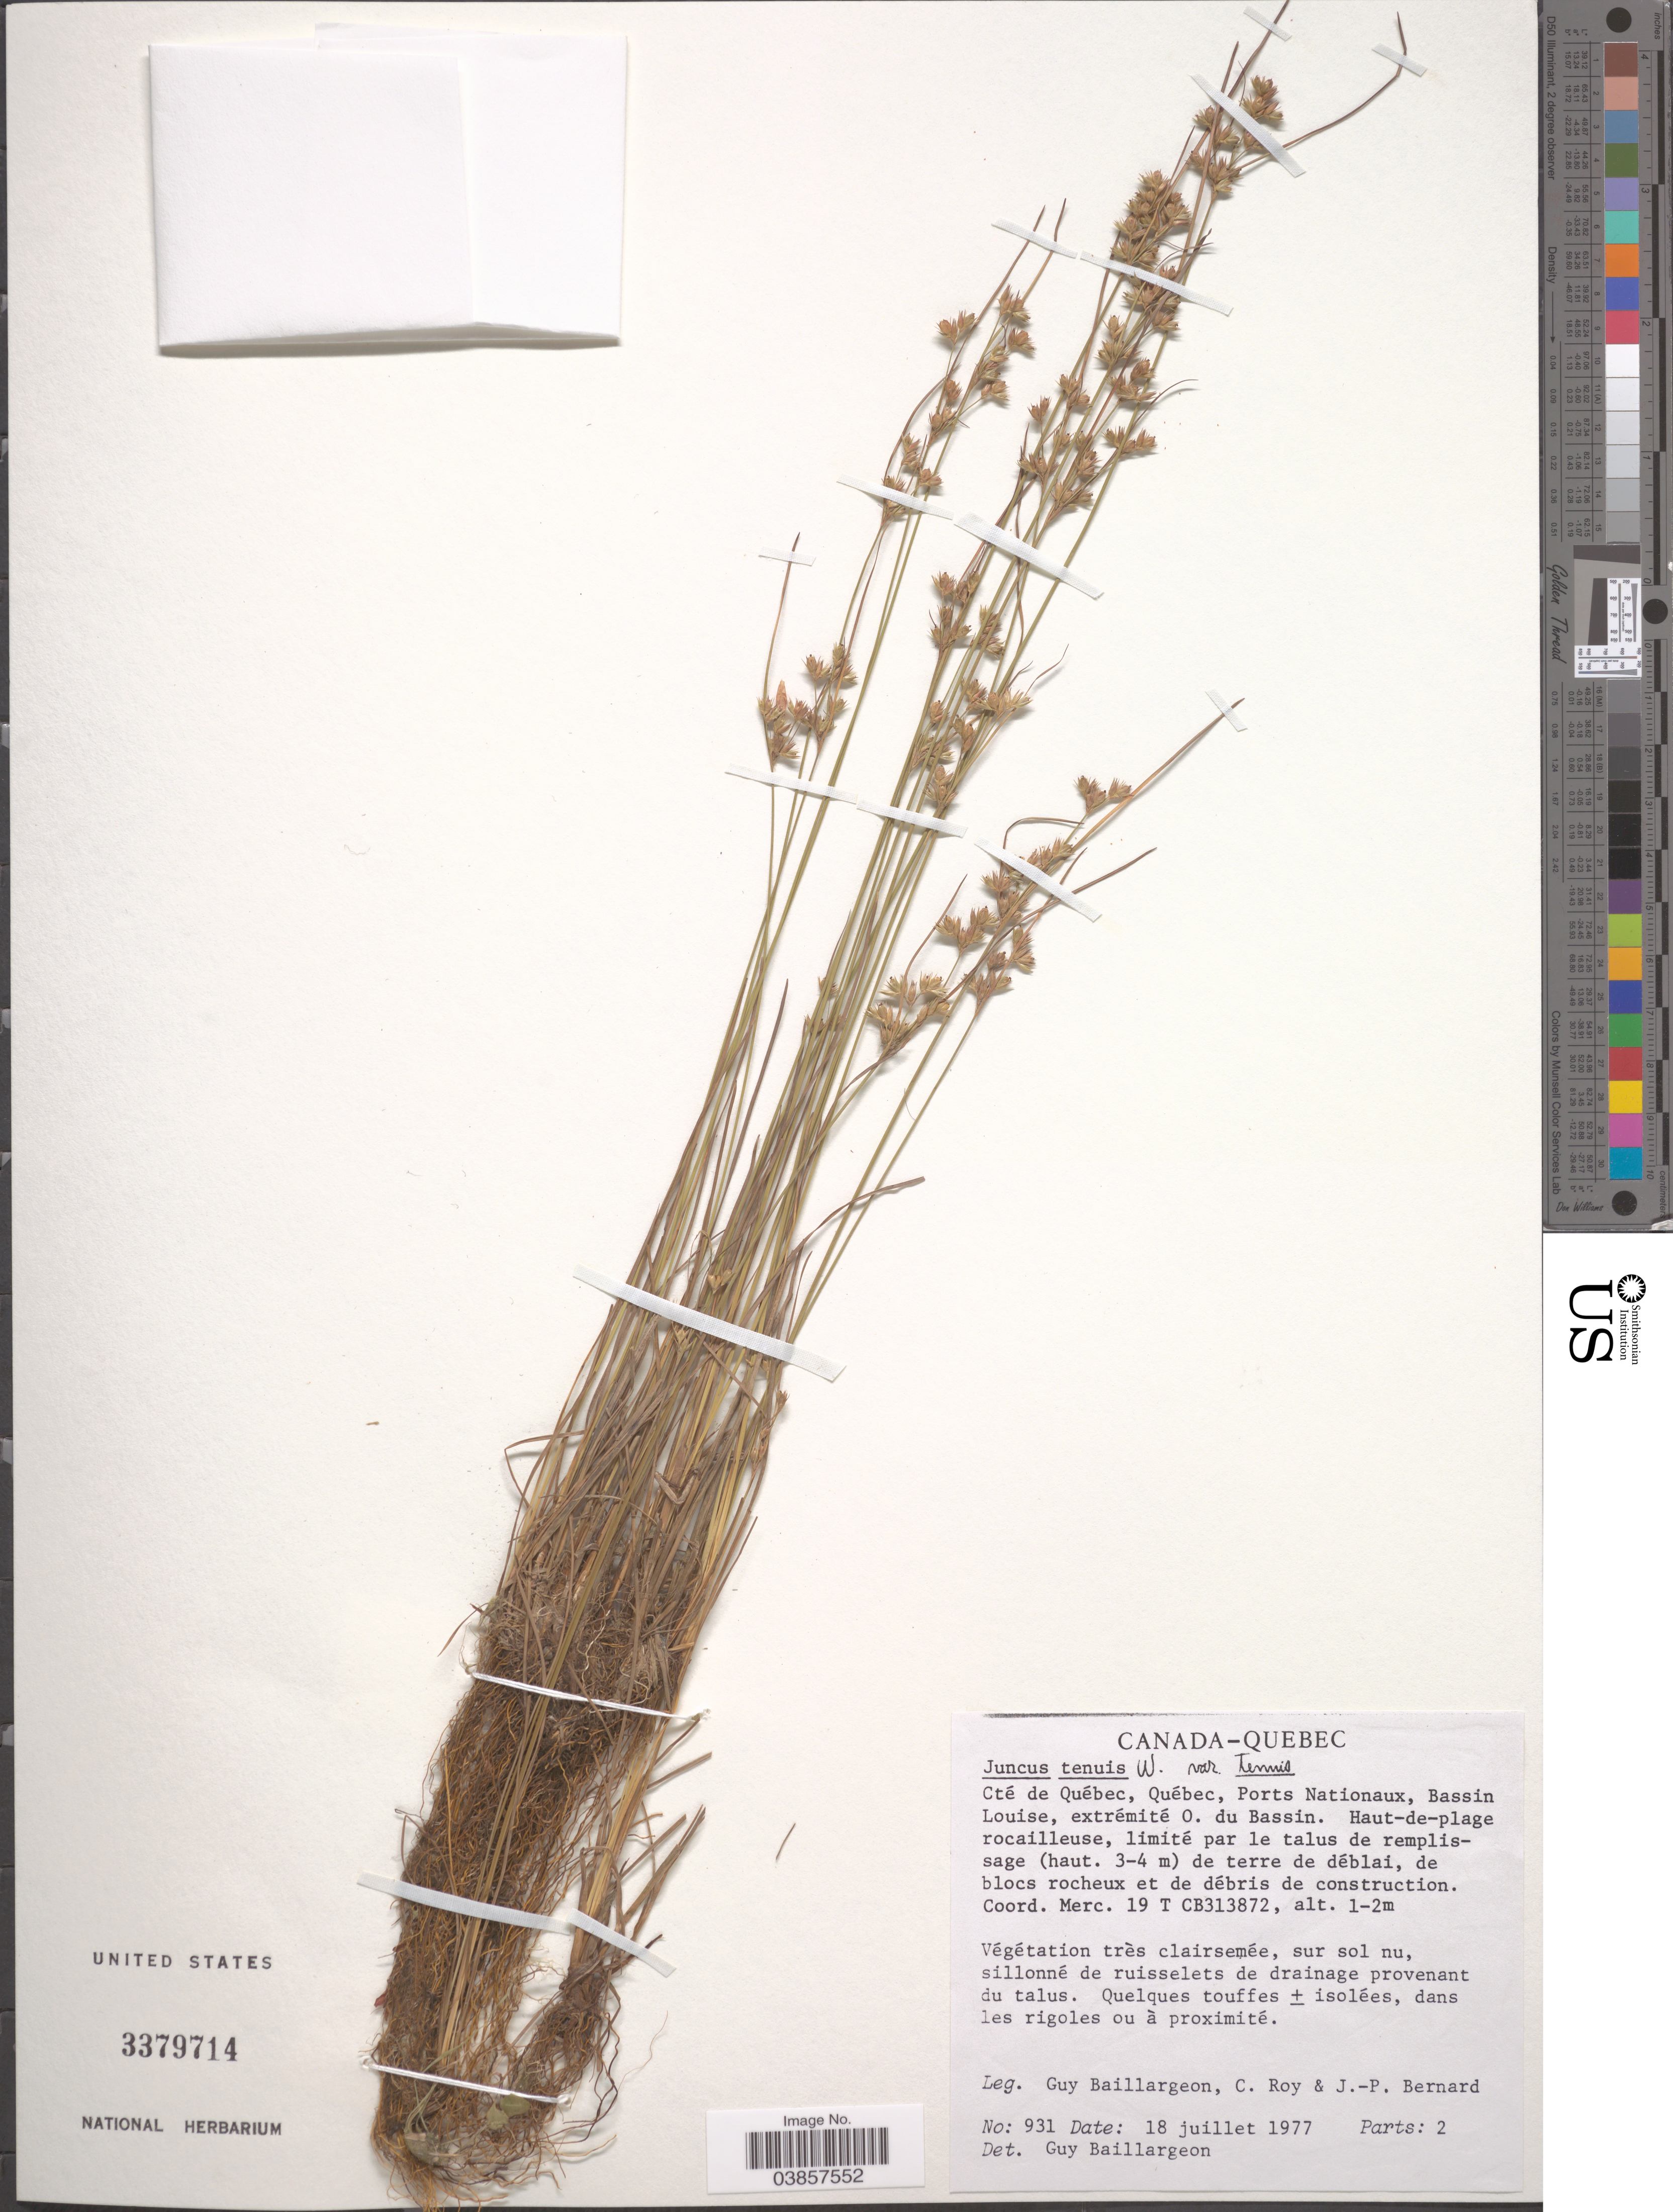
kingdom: Plantae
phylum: Tracheophyta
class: Liliopsida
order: Poales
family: Juncaceae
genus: Juncus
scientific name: Juncus tenuis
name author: Willd.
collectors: G. Baillargeon, C. Roy & J.-P. Bernard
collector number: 931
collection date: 1977-07-18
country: Canada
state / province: Quebec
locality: Cté de Québec, Ports Nationaux, Bassin Louise, extrémité O. du Bassin.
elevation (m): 1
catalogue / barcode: US 3379714